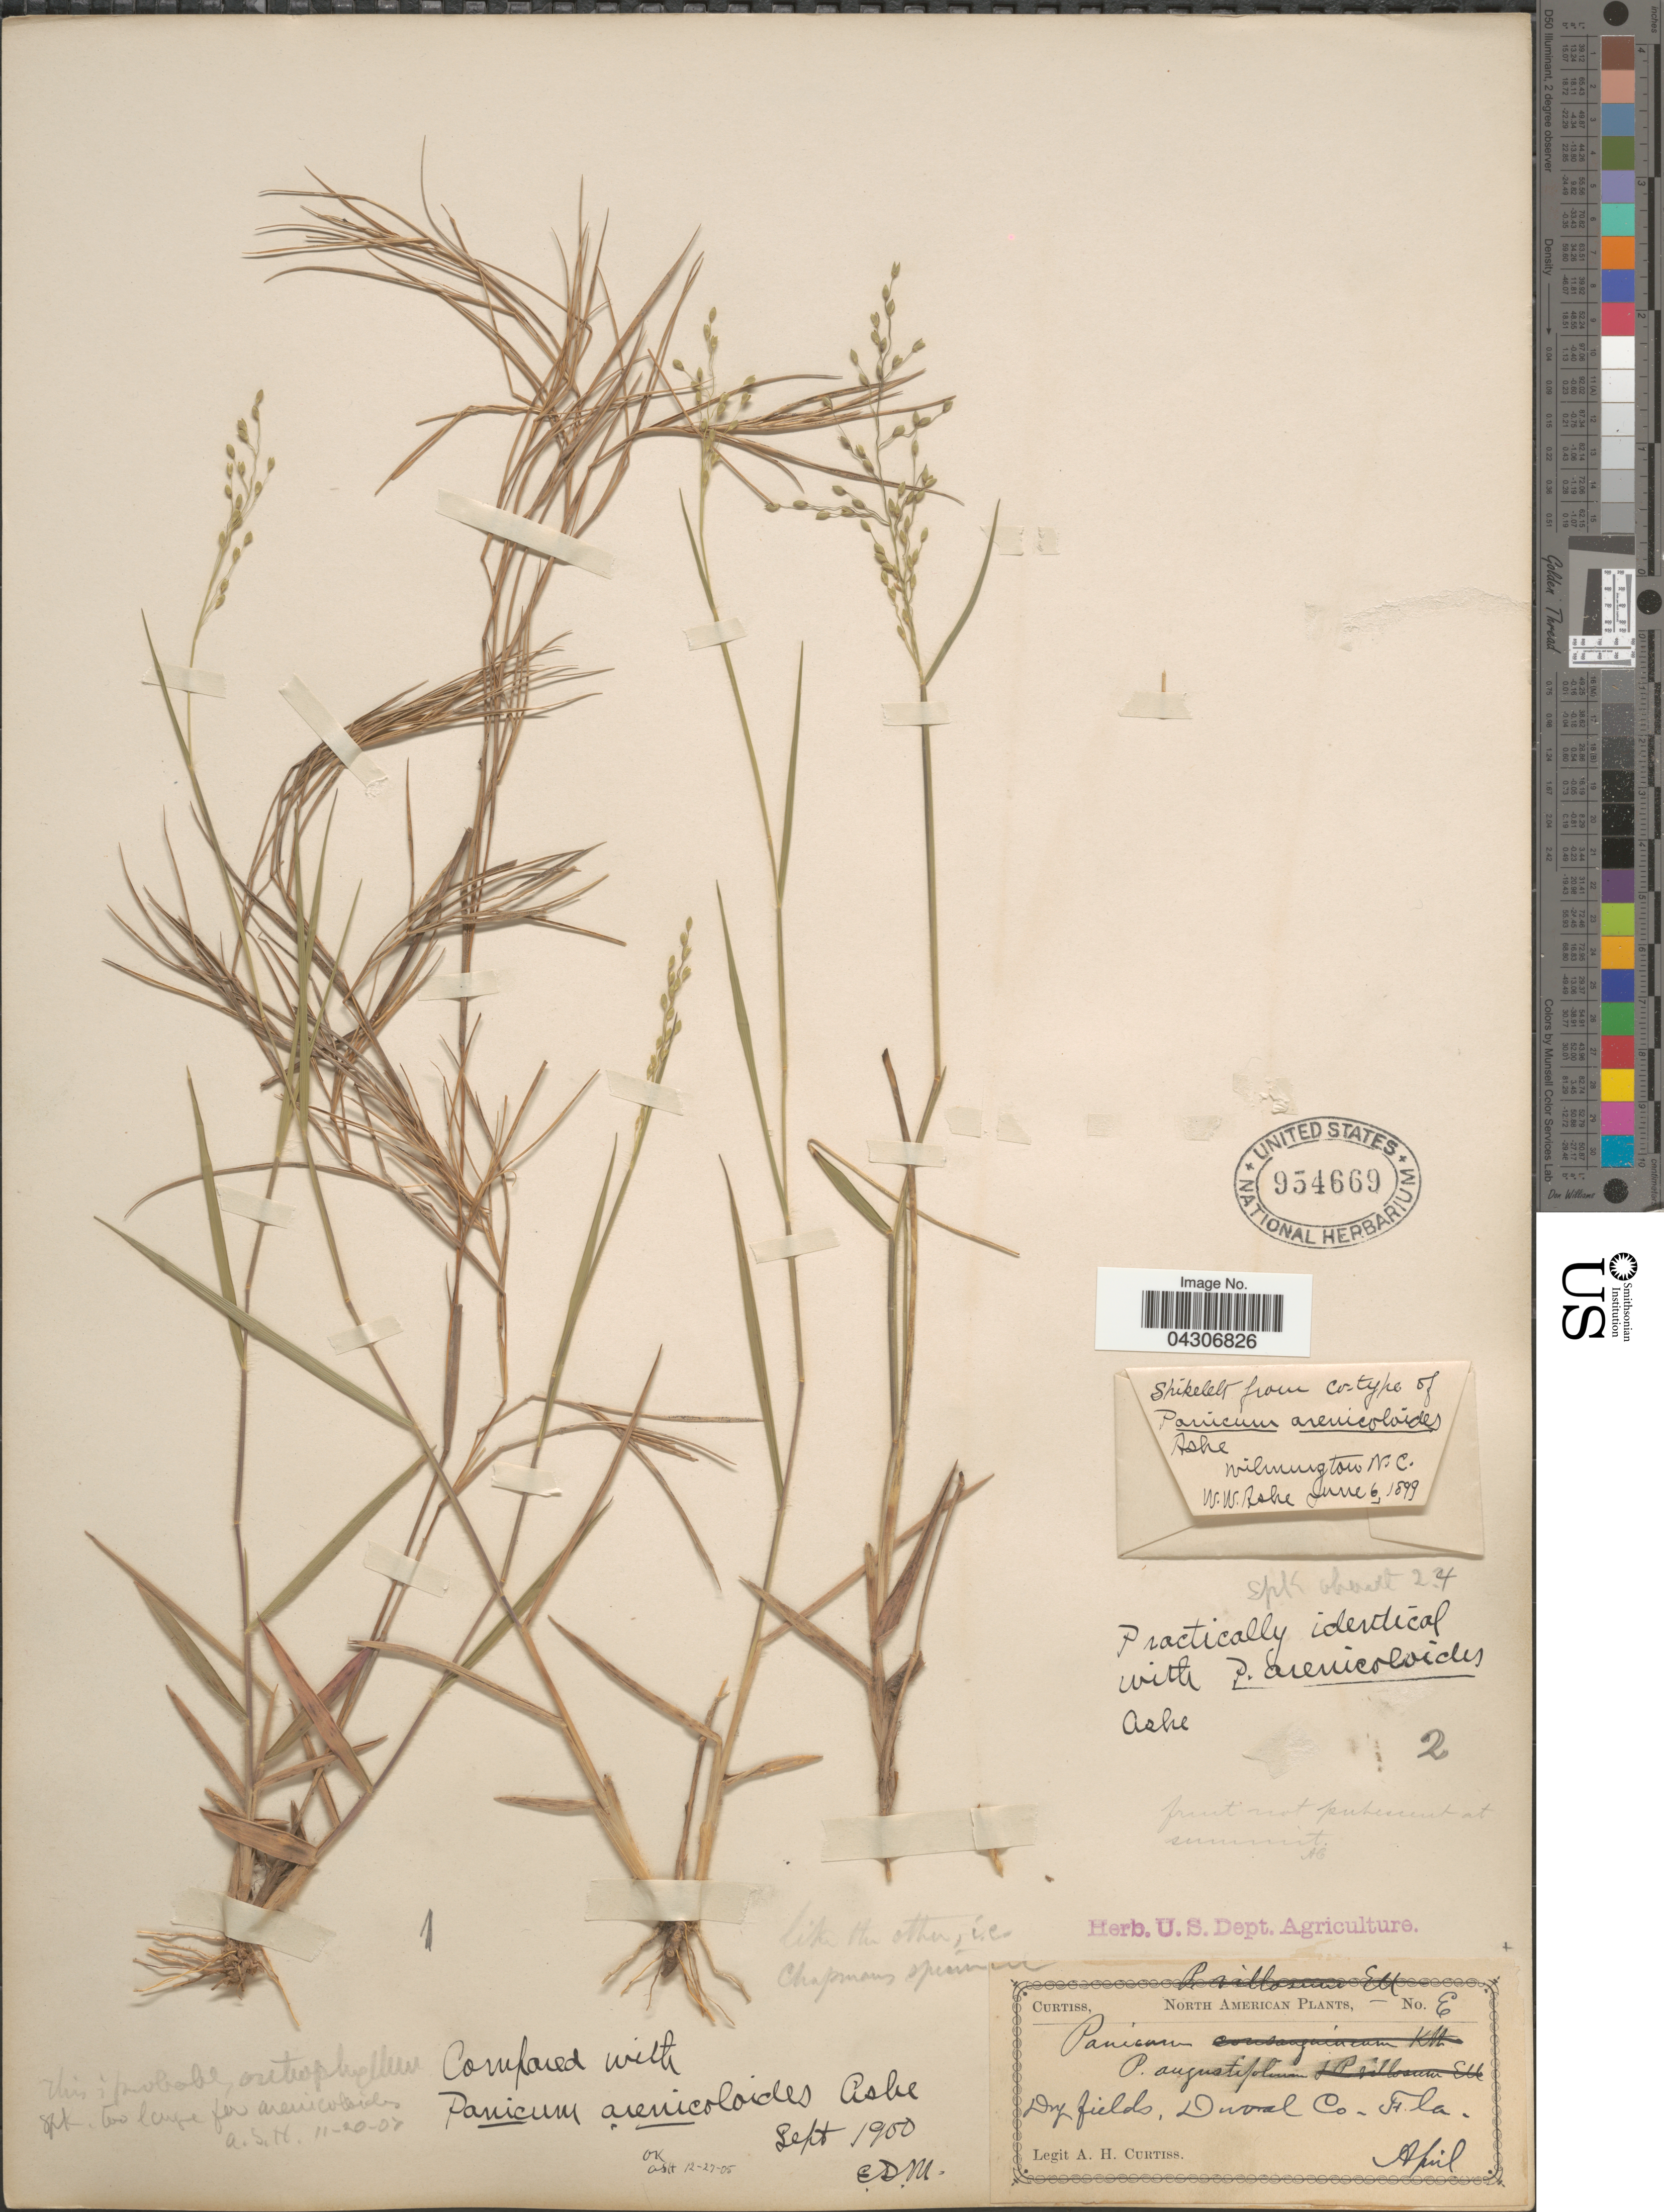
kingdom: Plantae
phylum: Tracheophyta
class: Liliopsida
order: Poales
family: Poaceae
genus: Dichanthelium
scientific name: Dichanthelium aciculare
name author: (Desv. ex Poir.) Gould & C.A. Clark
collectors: A. H. Curtiss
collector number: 3*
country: United States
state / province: Florida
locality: Dry fields, Duval Co.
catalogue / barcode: US 954669